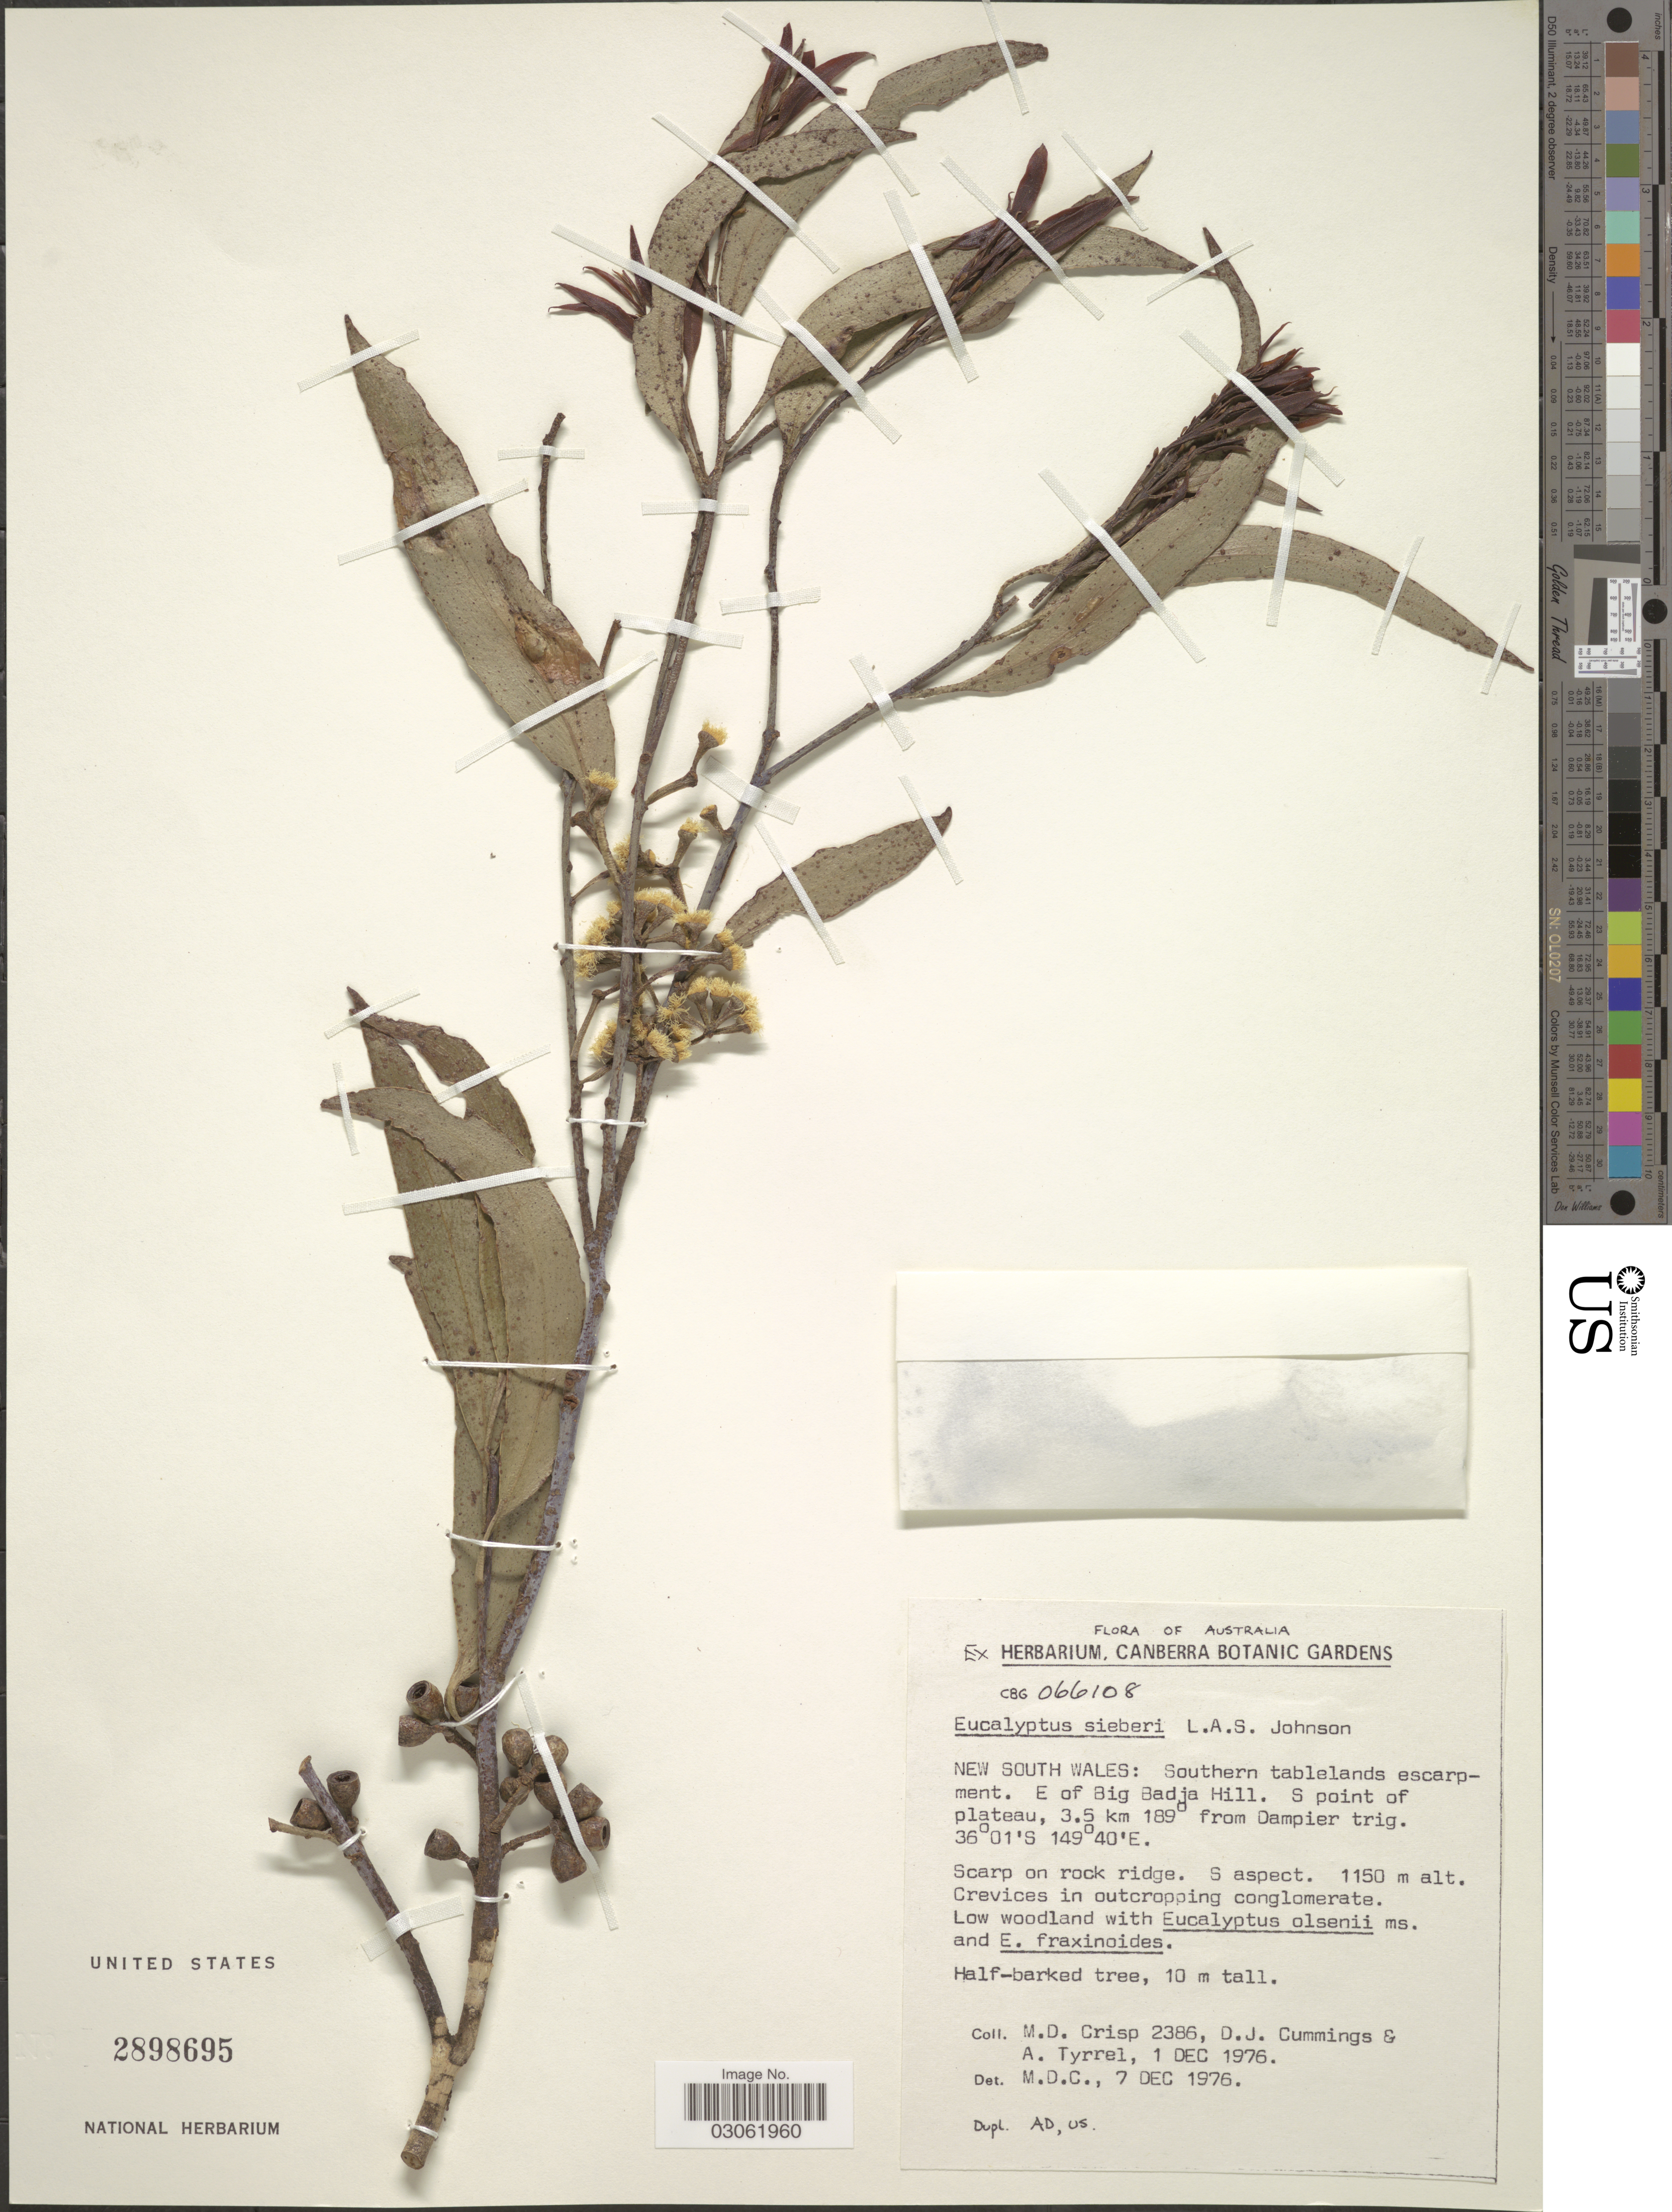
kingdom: Plantae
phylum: Tracheophyta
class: Magnoliopsida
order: Myrtales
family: Myrtaceae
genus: Eucalyptus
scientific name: Eucalyptus sieberi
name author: L.A.S. Johnson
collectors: M. Crisp, D. Cummings & A. Tyrrel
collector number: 2386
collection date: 1976-12-01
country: Australia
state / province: New South Wales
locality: Southern tablelands escarpemtn. E of Big Badja Hill. S point of plateau, 3.5 km 189° from Dampier trig.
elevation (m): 1150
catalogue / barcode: US 2898695